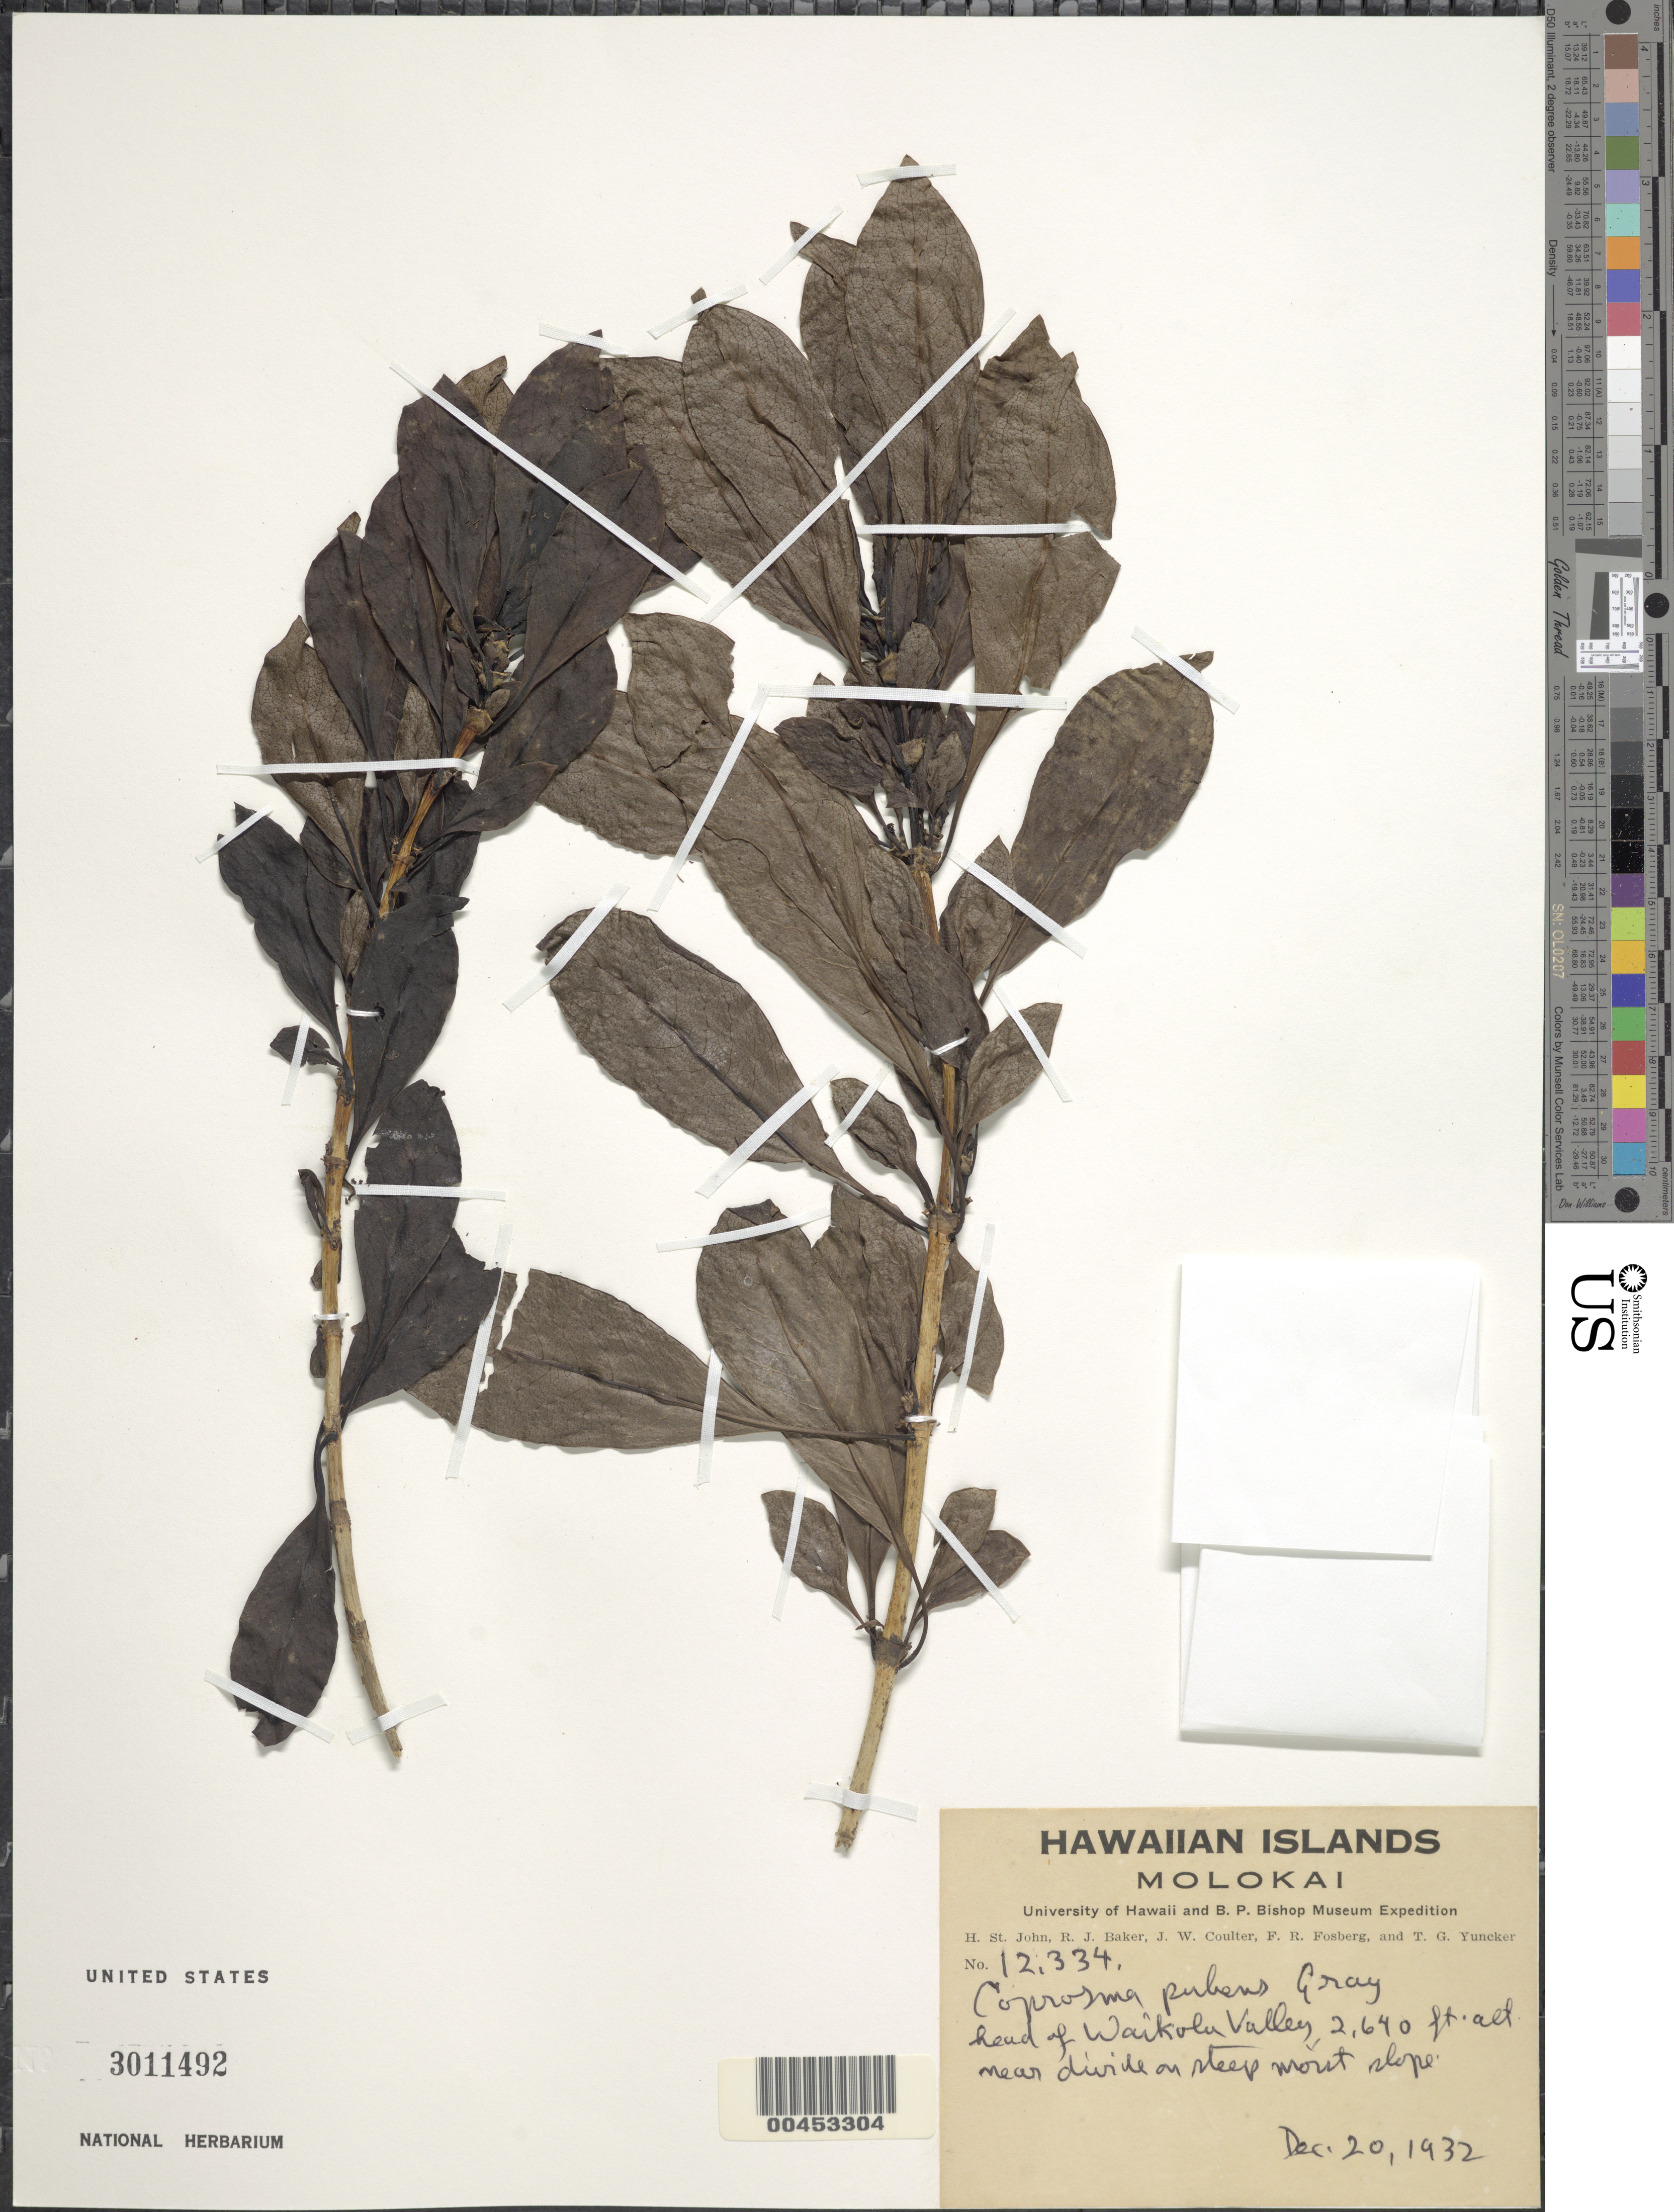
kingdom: Plantae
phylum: Tracheophyta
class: Magnoliopsida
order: Gentianales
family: Rubiaceae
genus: Coprosma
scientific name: Coprosma pubens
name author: A. Gray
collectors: H. St. John, R. J. Baker, J. W. Coulter & F. R. Fosberg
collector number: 12334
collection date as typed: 20 Dec 1932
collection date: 1932-12-20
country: United States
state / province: Hawaii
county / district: Maui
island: Moloka'i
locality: Head of Waikolu Valley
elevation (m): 805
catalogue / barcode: US 3011492